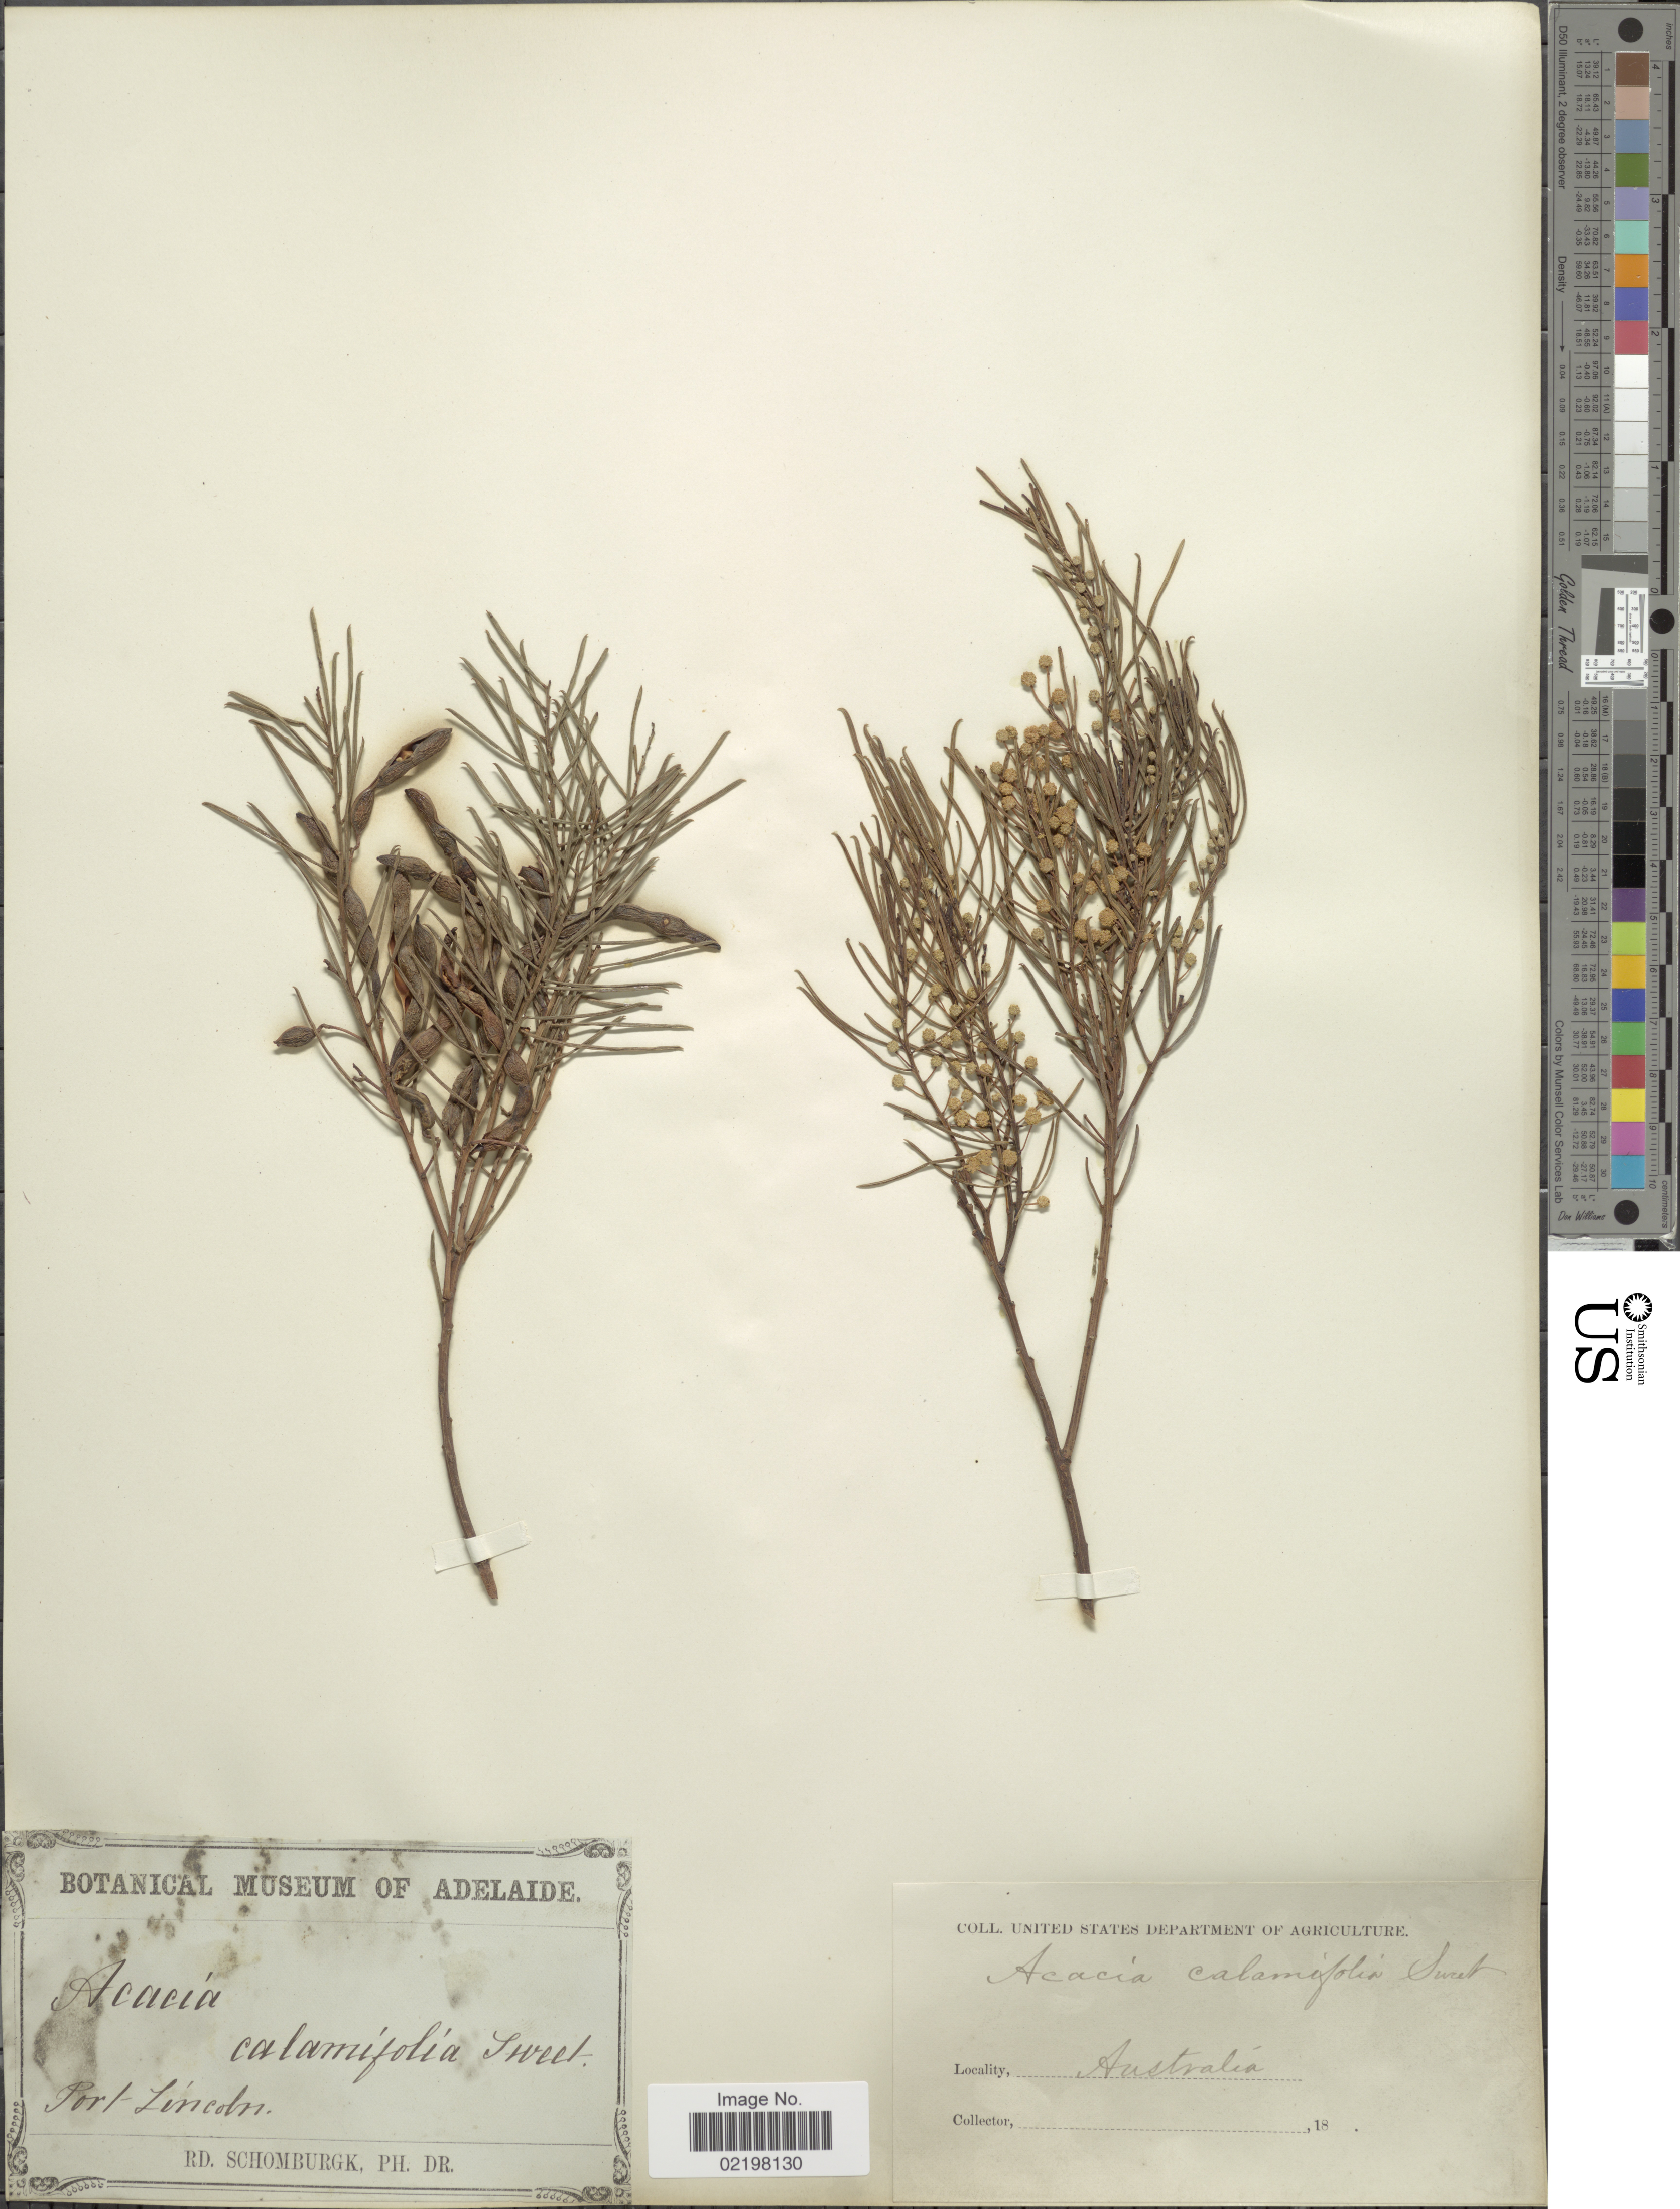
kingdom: Plantae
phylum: Tracheophyta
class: Magnoliopsida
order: Fabales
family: Fabaceae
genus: Acacia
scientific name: Acacia calamifolia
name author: Lindl.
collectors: M. R. Schomburgk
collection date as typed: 18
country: Australia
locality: Port Lincoln